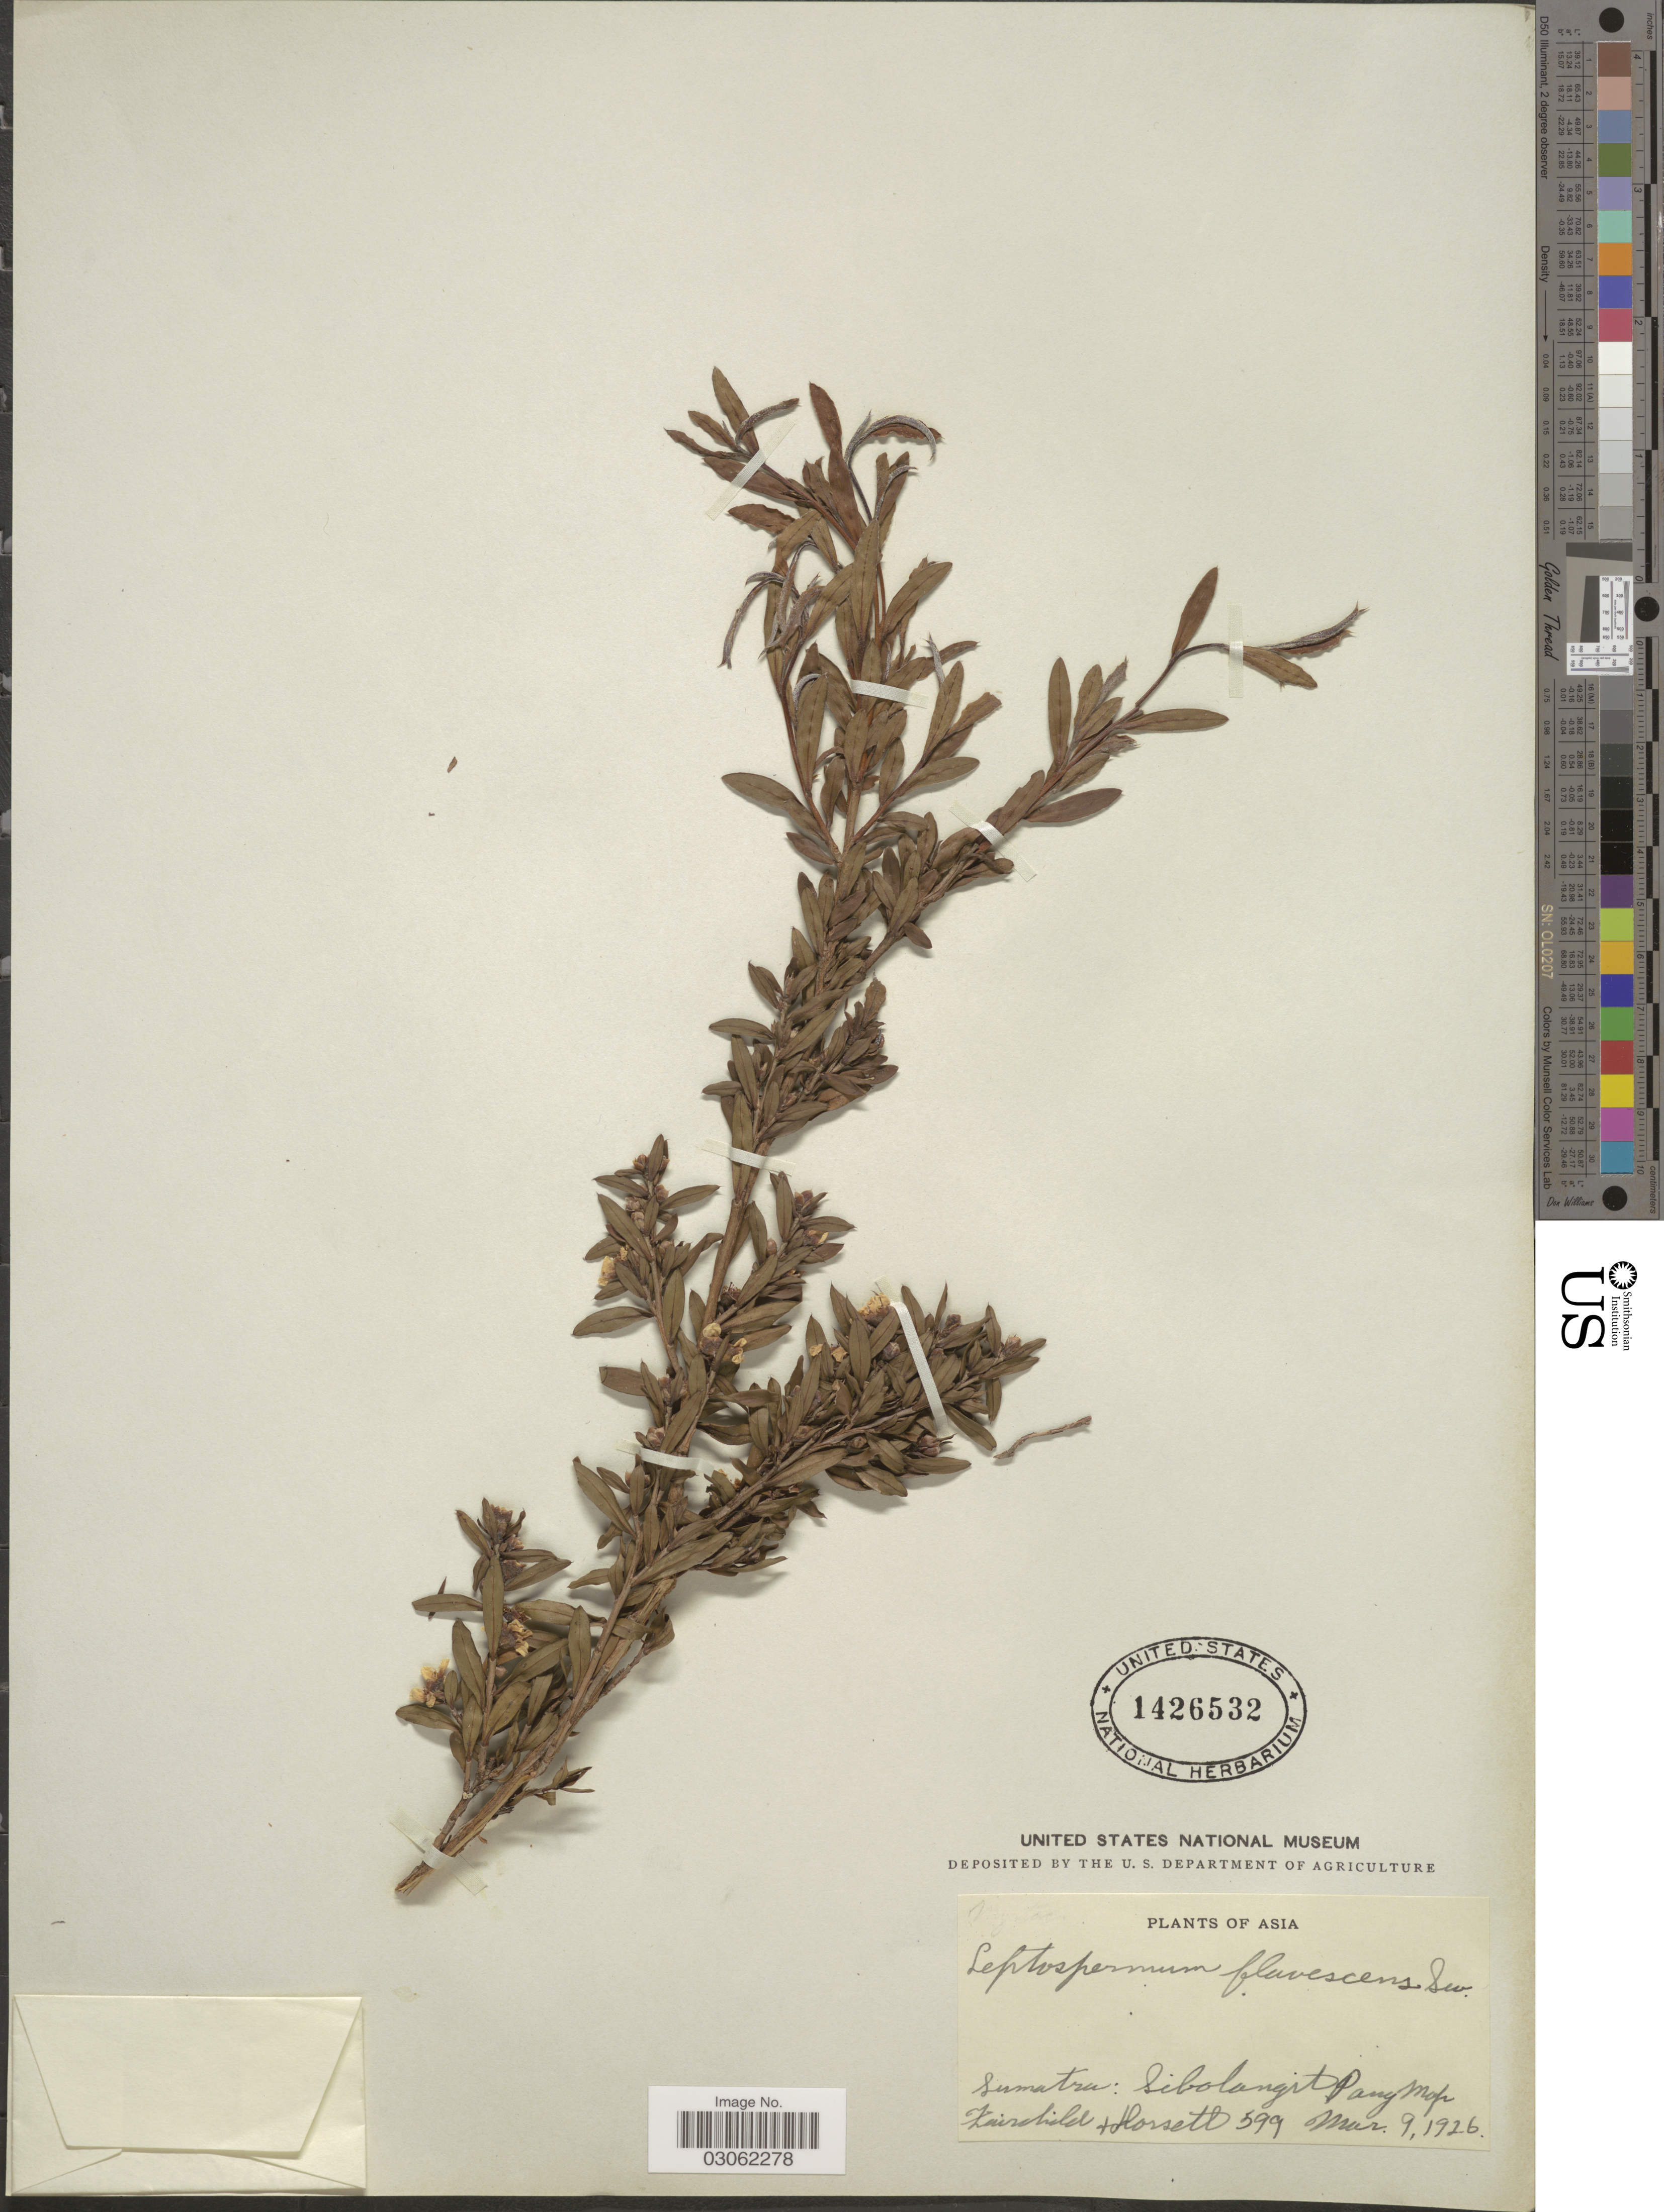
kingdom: Plantae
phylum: Tracheophyta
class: Magnoliopsida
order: Myrtales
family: Myrtaceae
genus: Leptospermum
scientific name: Leptospermum javanicum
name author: Blume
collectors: -. Fairchild & -. Horsett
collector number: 599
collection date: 1926-03-09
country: Indonesia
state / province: Sumatra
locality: Sibolangit Pang Mop.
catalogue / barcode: US 1426532